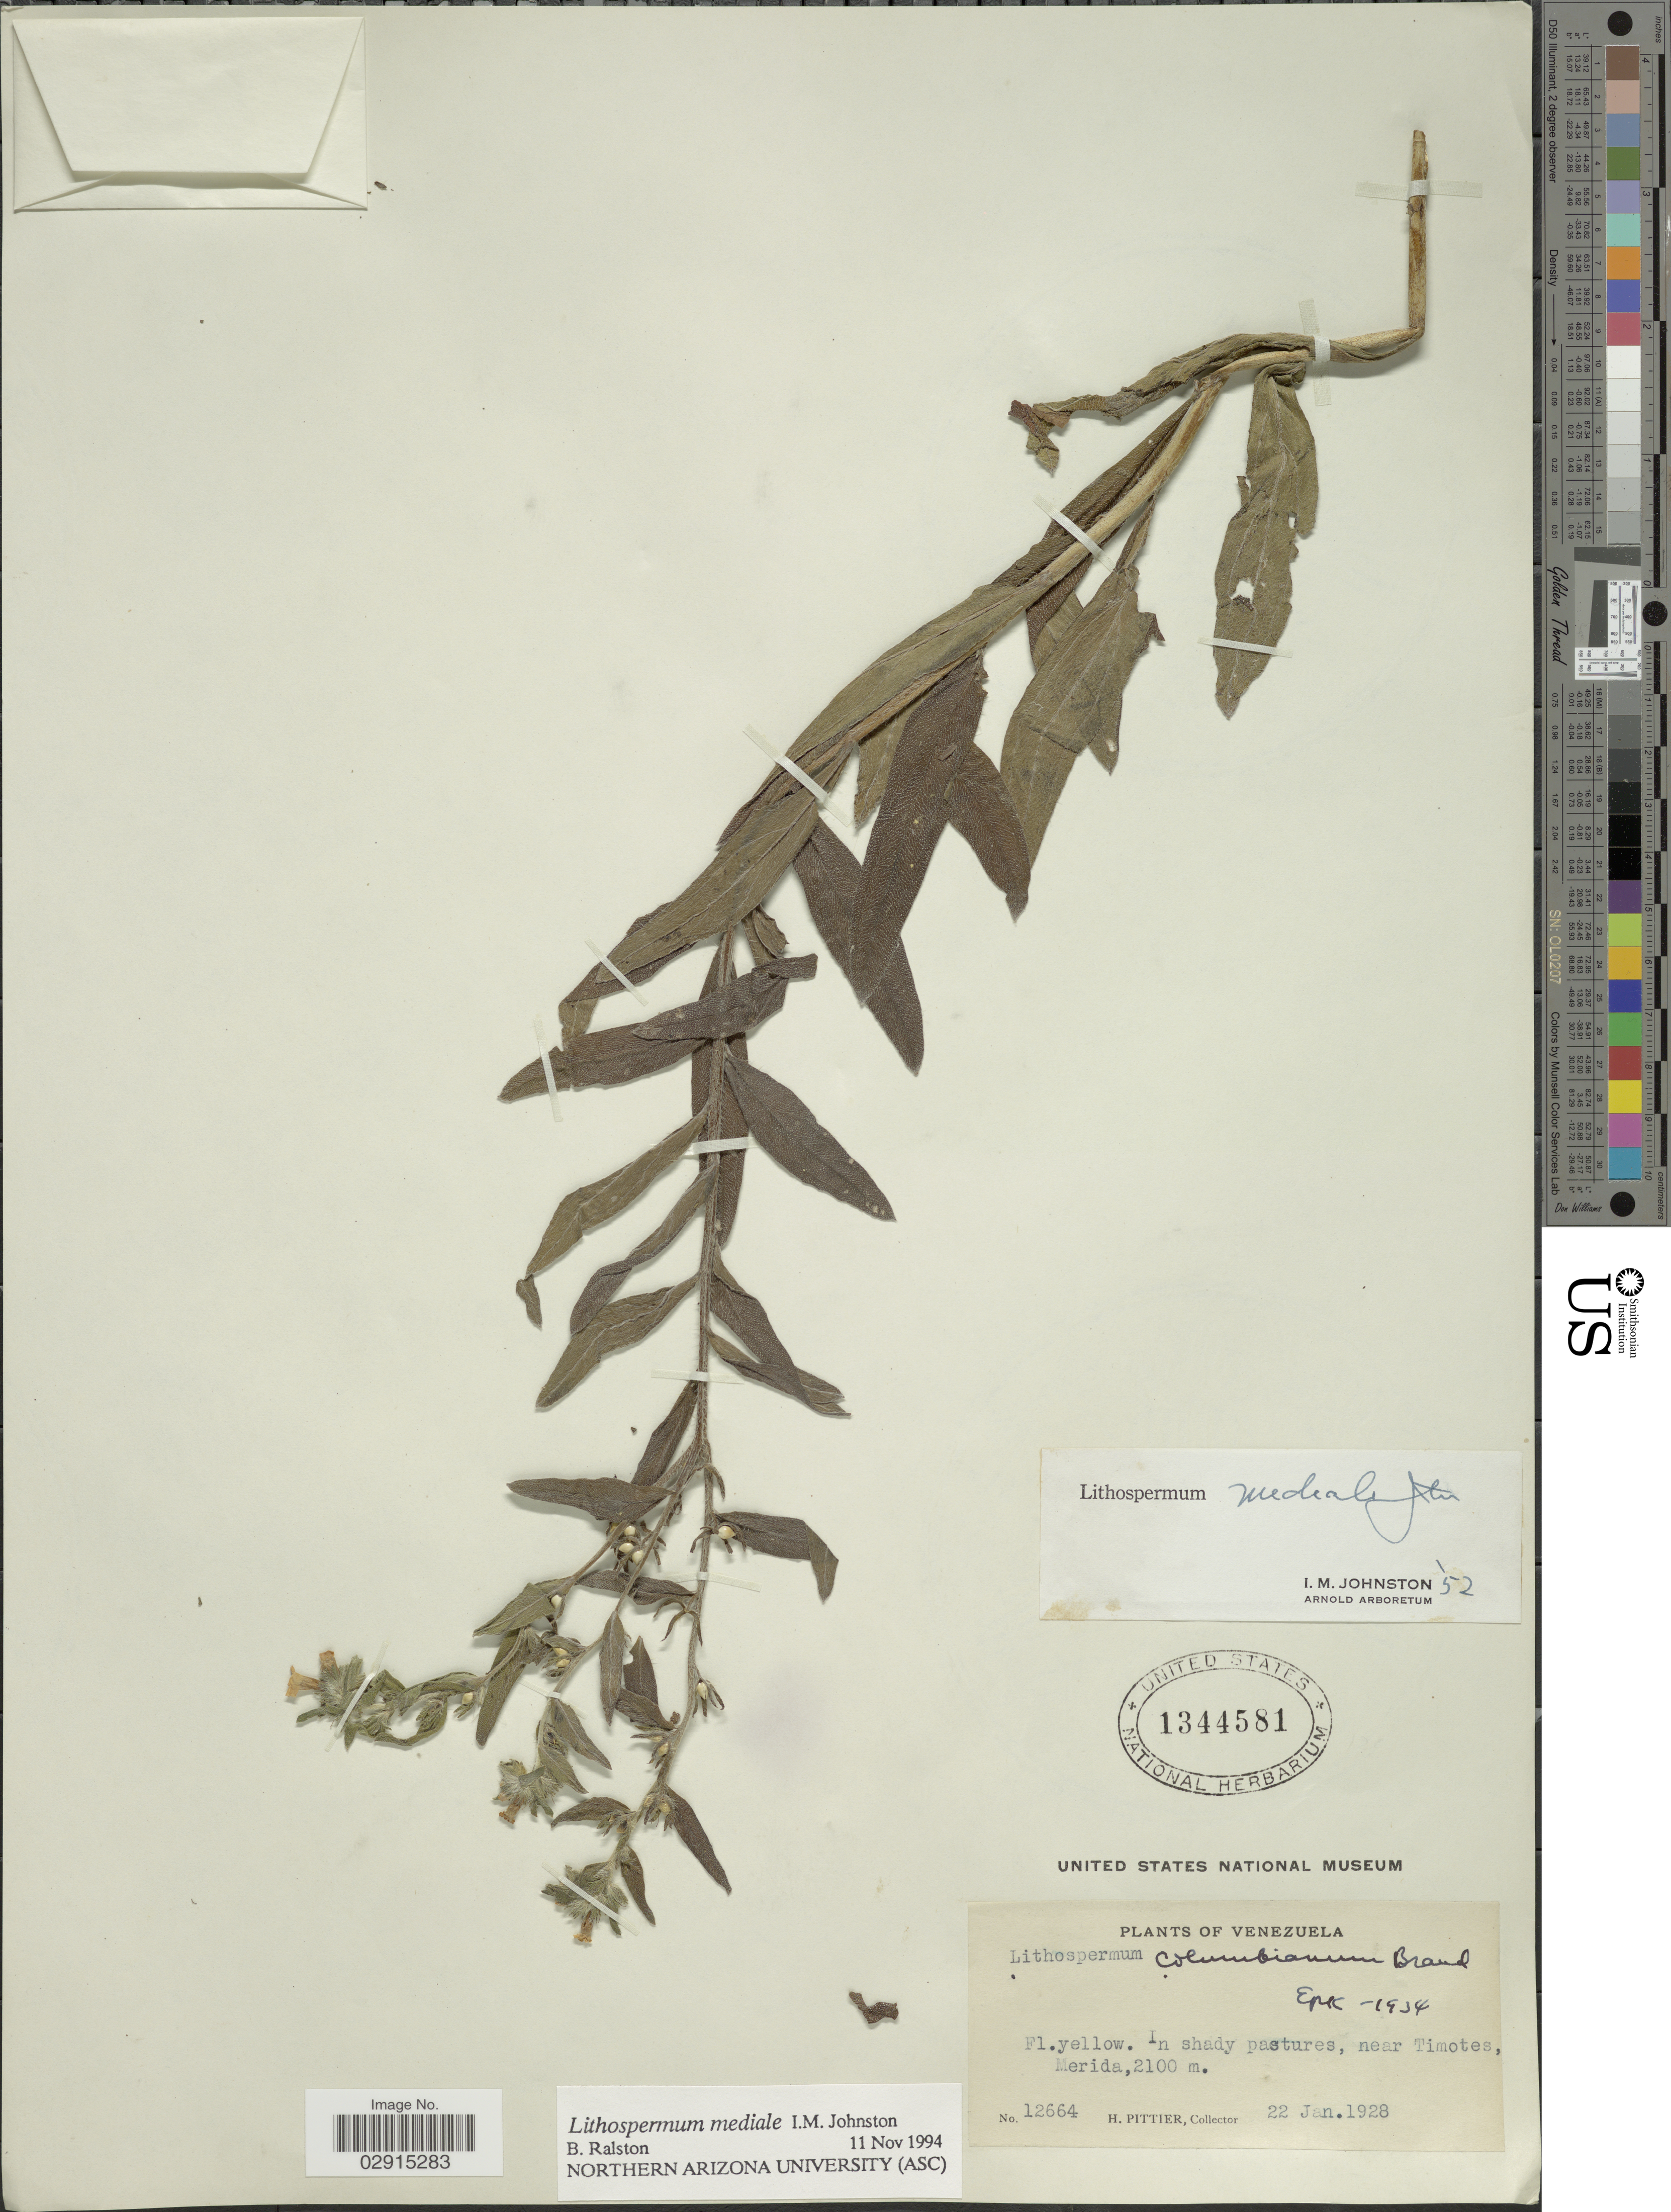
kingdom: Plantae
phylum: Tracheophyta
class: Magnoliopsida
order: Boraginales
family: Boraginaceae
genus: Lithospermum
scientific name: Lithospermum mediale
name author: I.M. Johnst.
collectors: H. F. Pittier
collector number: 12664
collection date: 1928-01-22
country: Venezuela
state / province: Mérida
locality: Near Timotes.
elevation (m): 2100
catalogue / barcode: US 1344581